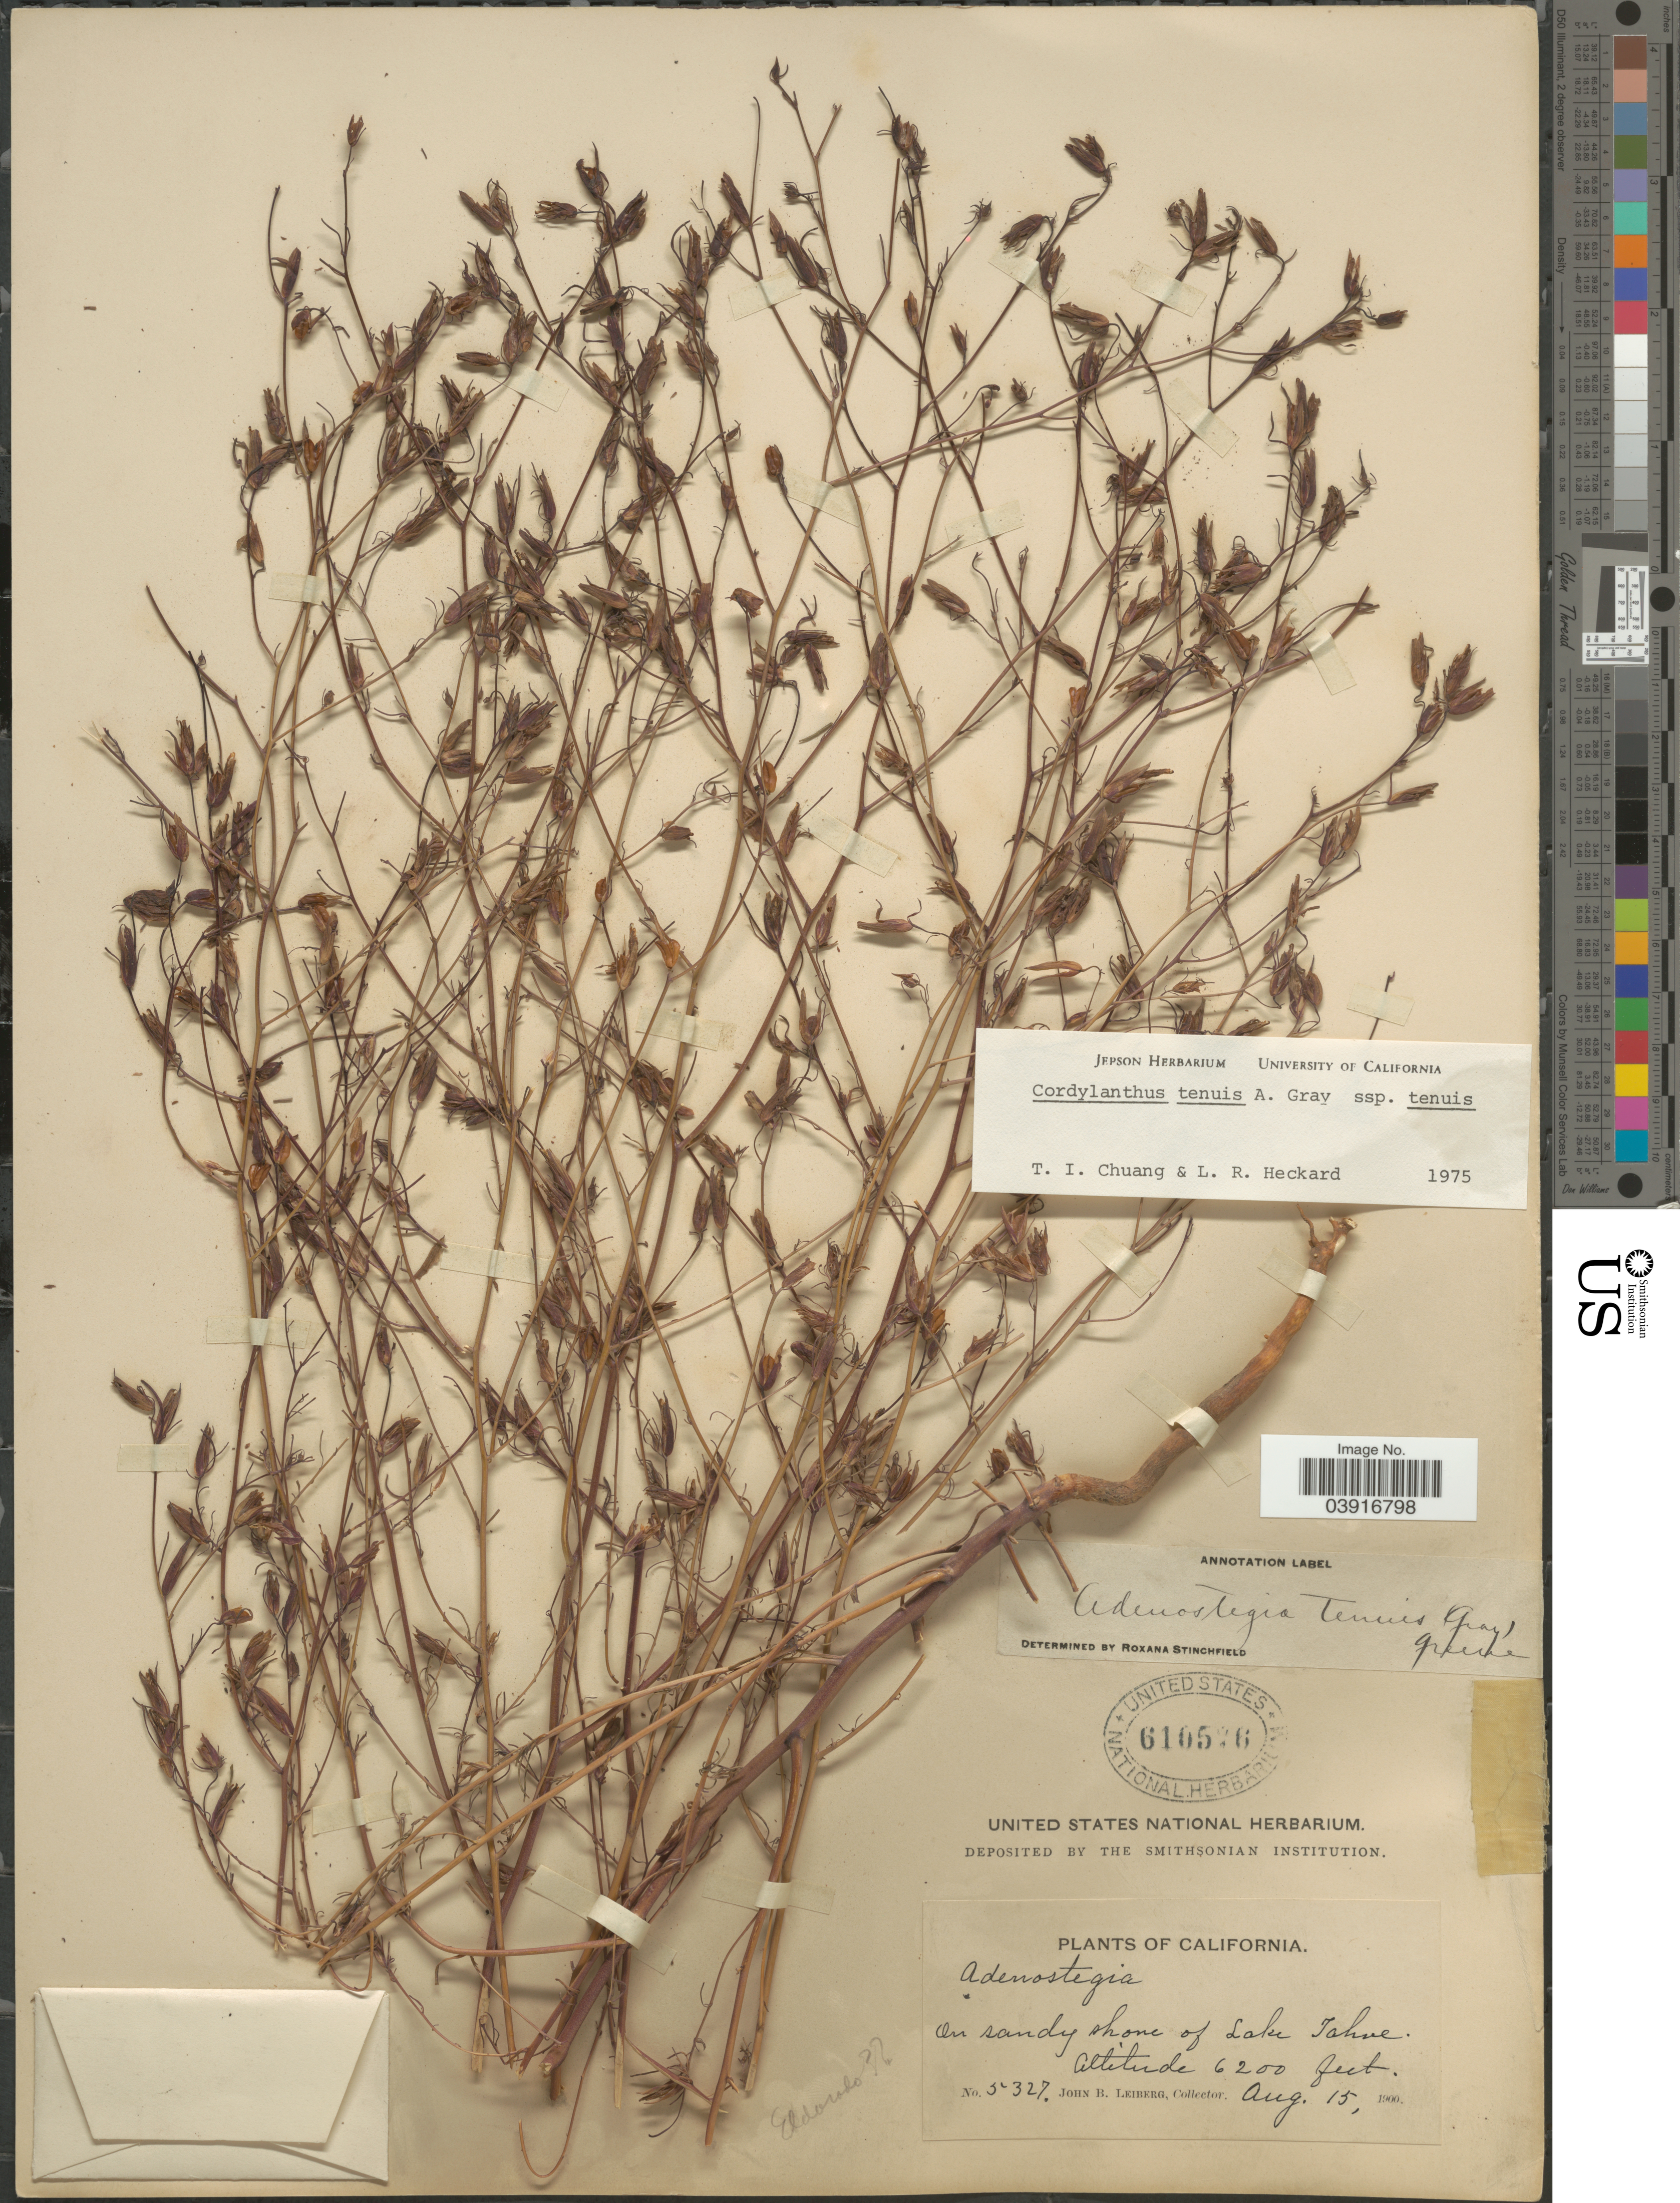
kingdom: Plantae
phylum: Tracheophyta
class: Magnoliopsida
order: Lamiales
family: Orobanchaceae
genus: Cordylanthus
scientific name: Cordylanthus tenuis subsp. tenuis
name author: A. Gray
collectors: J. B. Leiberg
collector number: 5327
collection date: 1900-08-15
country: United States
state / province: California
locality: On sandy shore of Lake Tahoe.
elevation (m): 1890